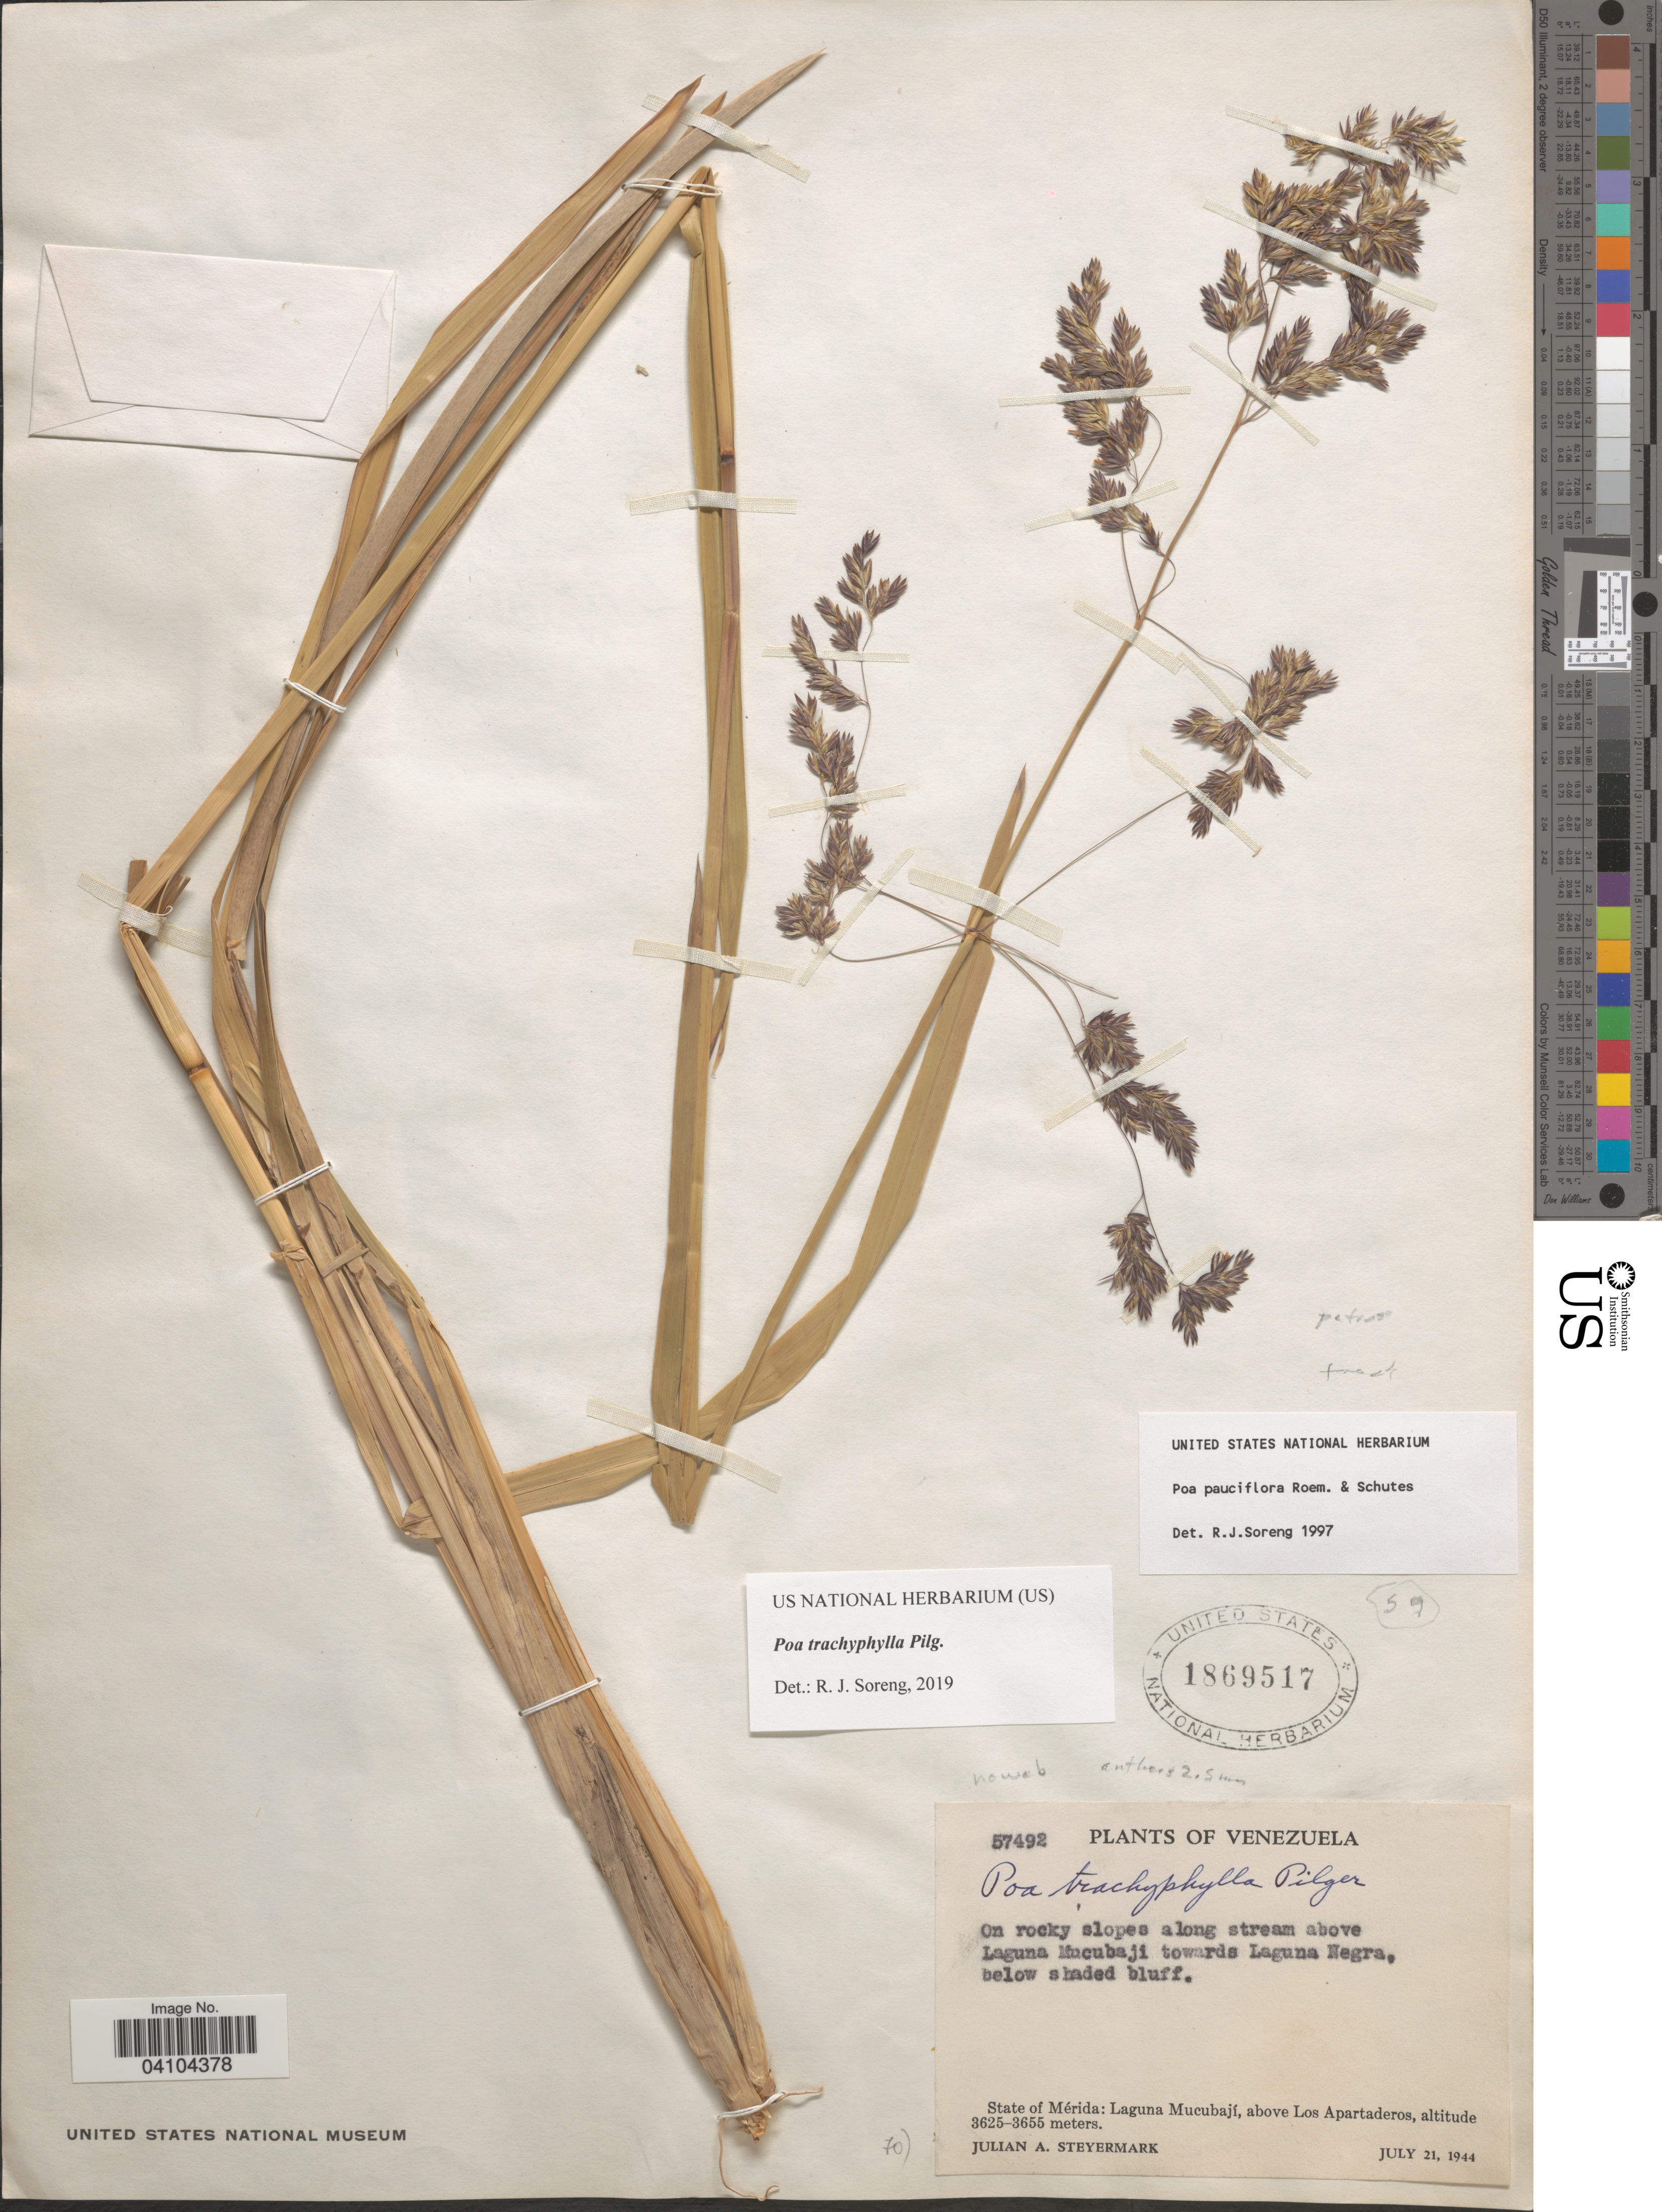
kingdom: Plantae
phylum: Tracheophyta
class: Liliopsida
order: Poales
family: Poaceae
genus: Poa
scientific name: Poa trachyphylla Hack., nom. illeg.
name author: Hack.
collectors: J. Steyermark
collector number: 57492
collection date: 1944-07-21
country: Venezuela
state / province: Merida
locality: On rocky slopes along stream above Laguna Mucubaji towards Laguna Negra, below shaded bluff. Laguna Mucubají, above Los Apartaderos.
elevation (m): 3625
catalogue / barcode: US 1869517